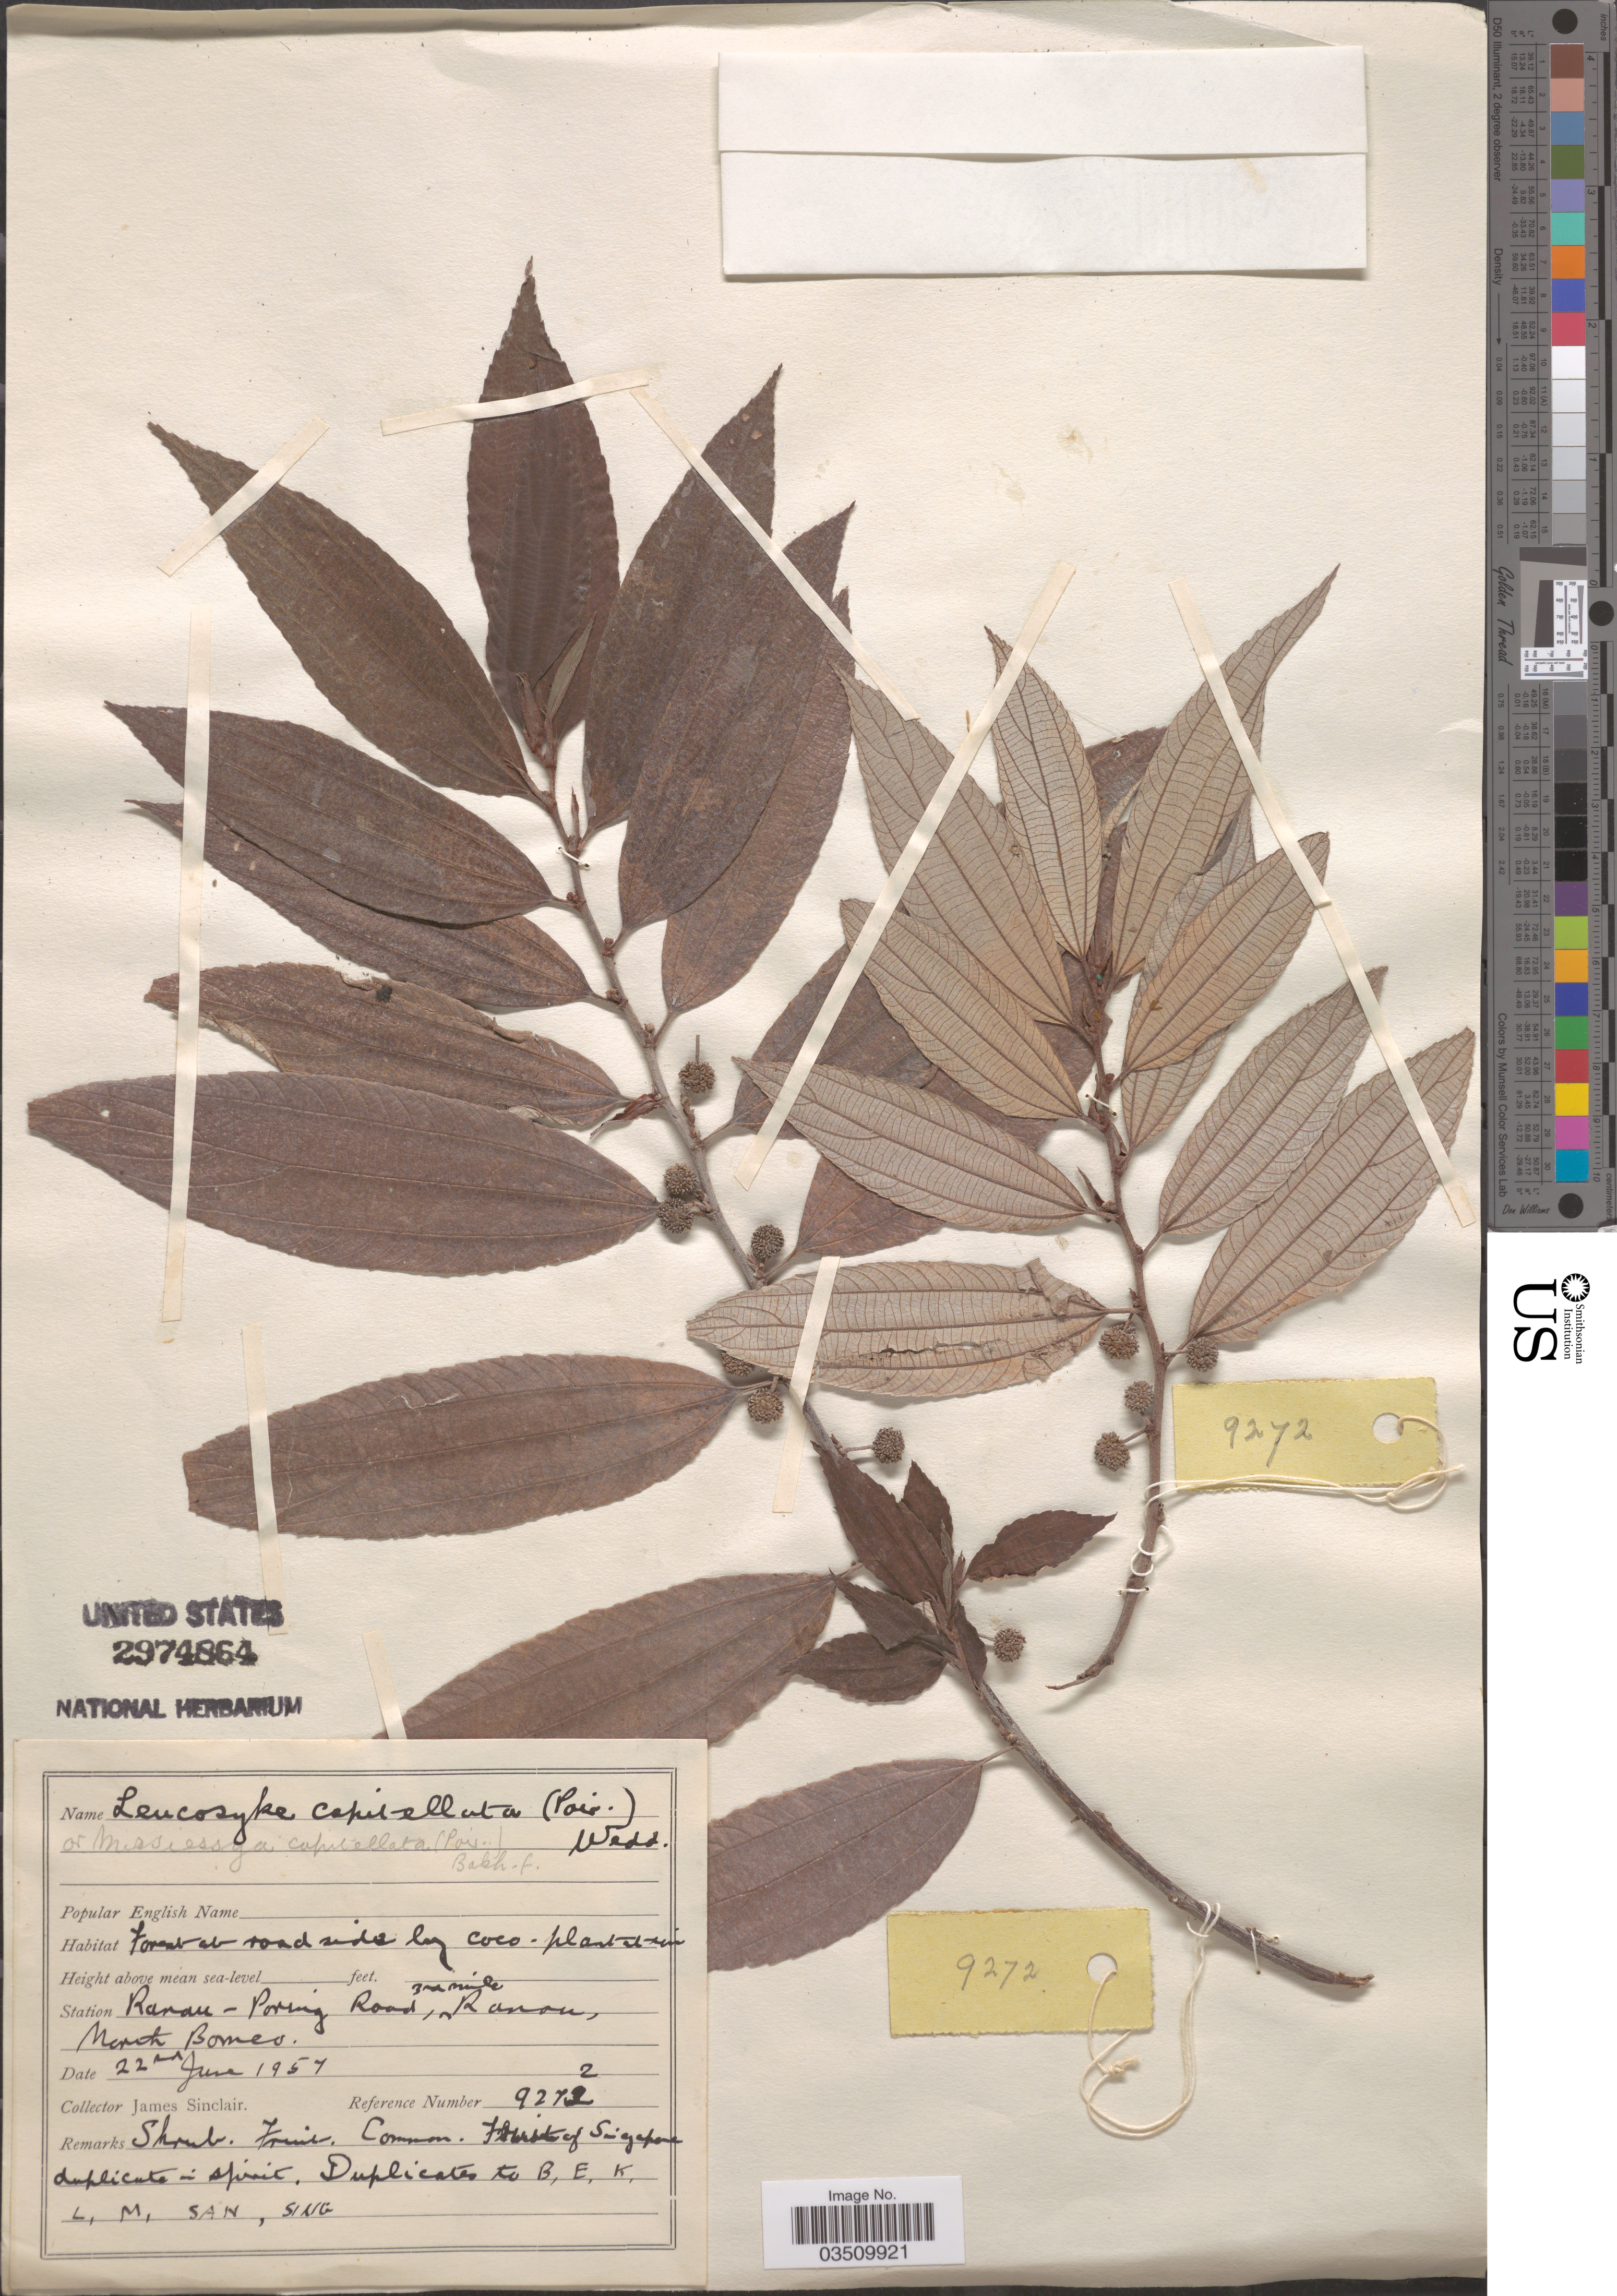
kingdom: Plantae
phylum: Tracheophyta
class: Magnoliopsida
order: Rosales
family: Urticaceae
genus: Leucosyke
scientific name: Leucosyke capitellata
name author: (Poir.) Wedd.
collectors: J. Sinclair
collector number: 9272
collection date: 1954-06-22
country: Malaysia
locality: Forest at road side by coco-plantation. Ranau - Poring Road, 300 mile Ranau, North Borneo.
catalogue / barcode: US 2974864